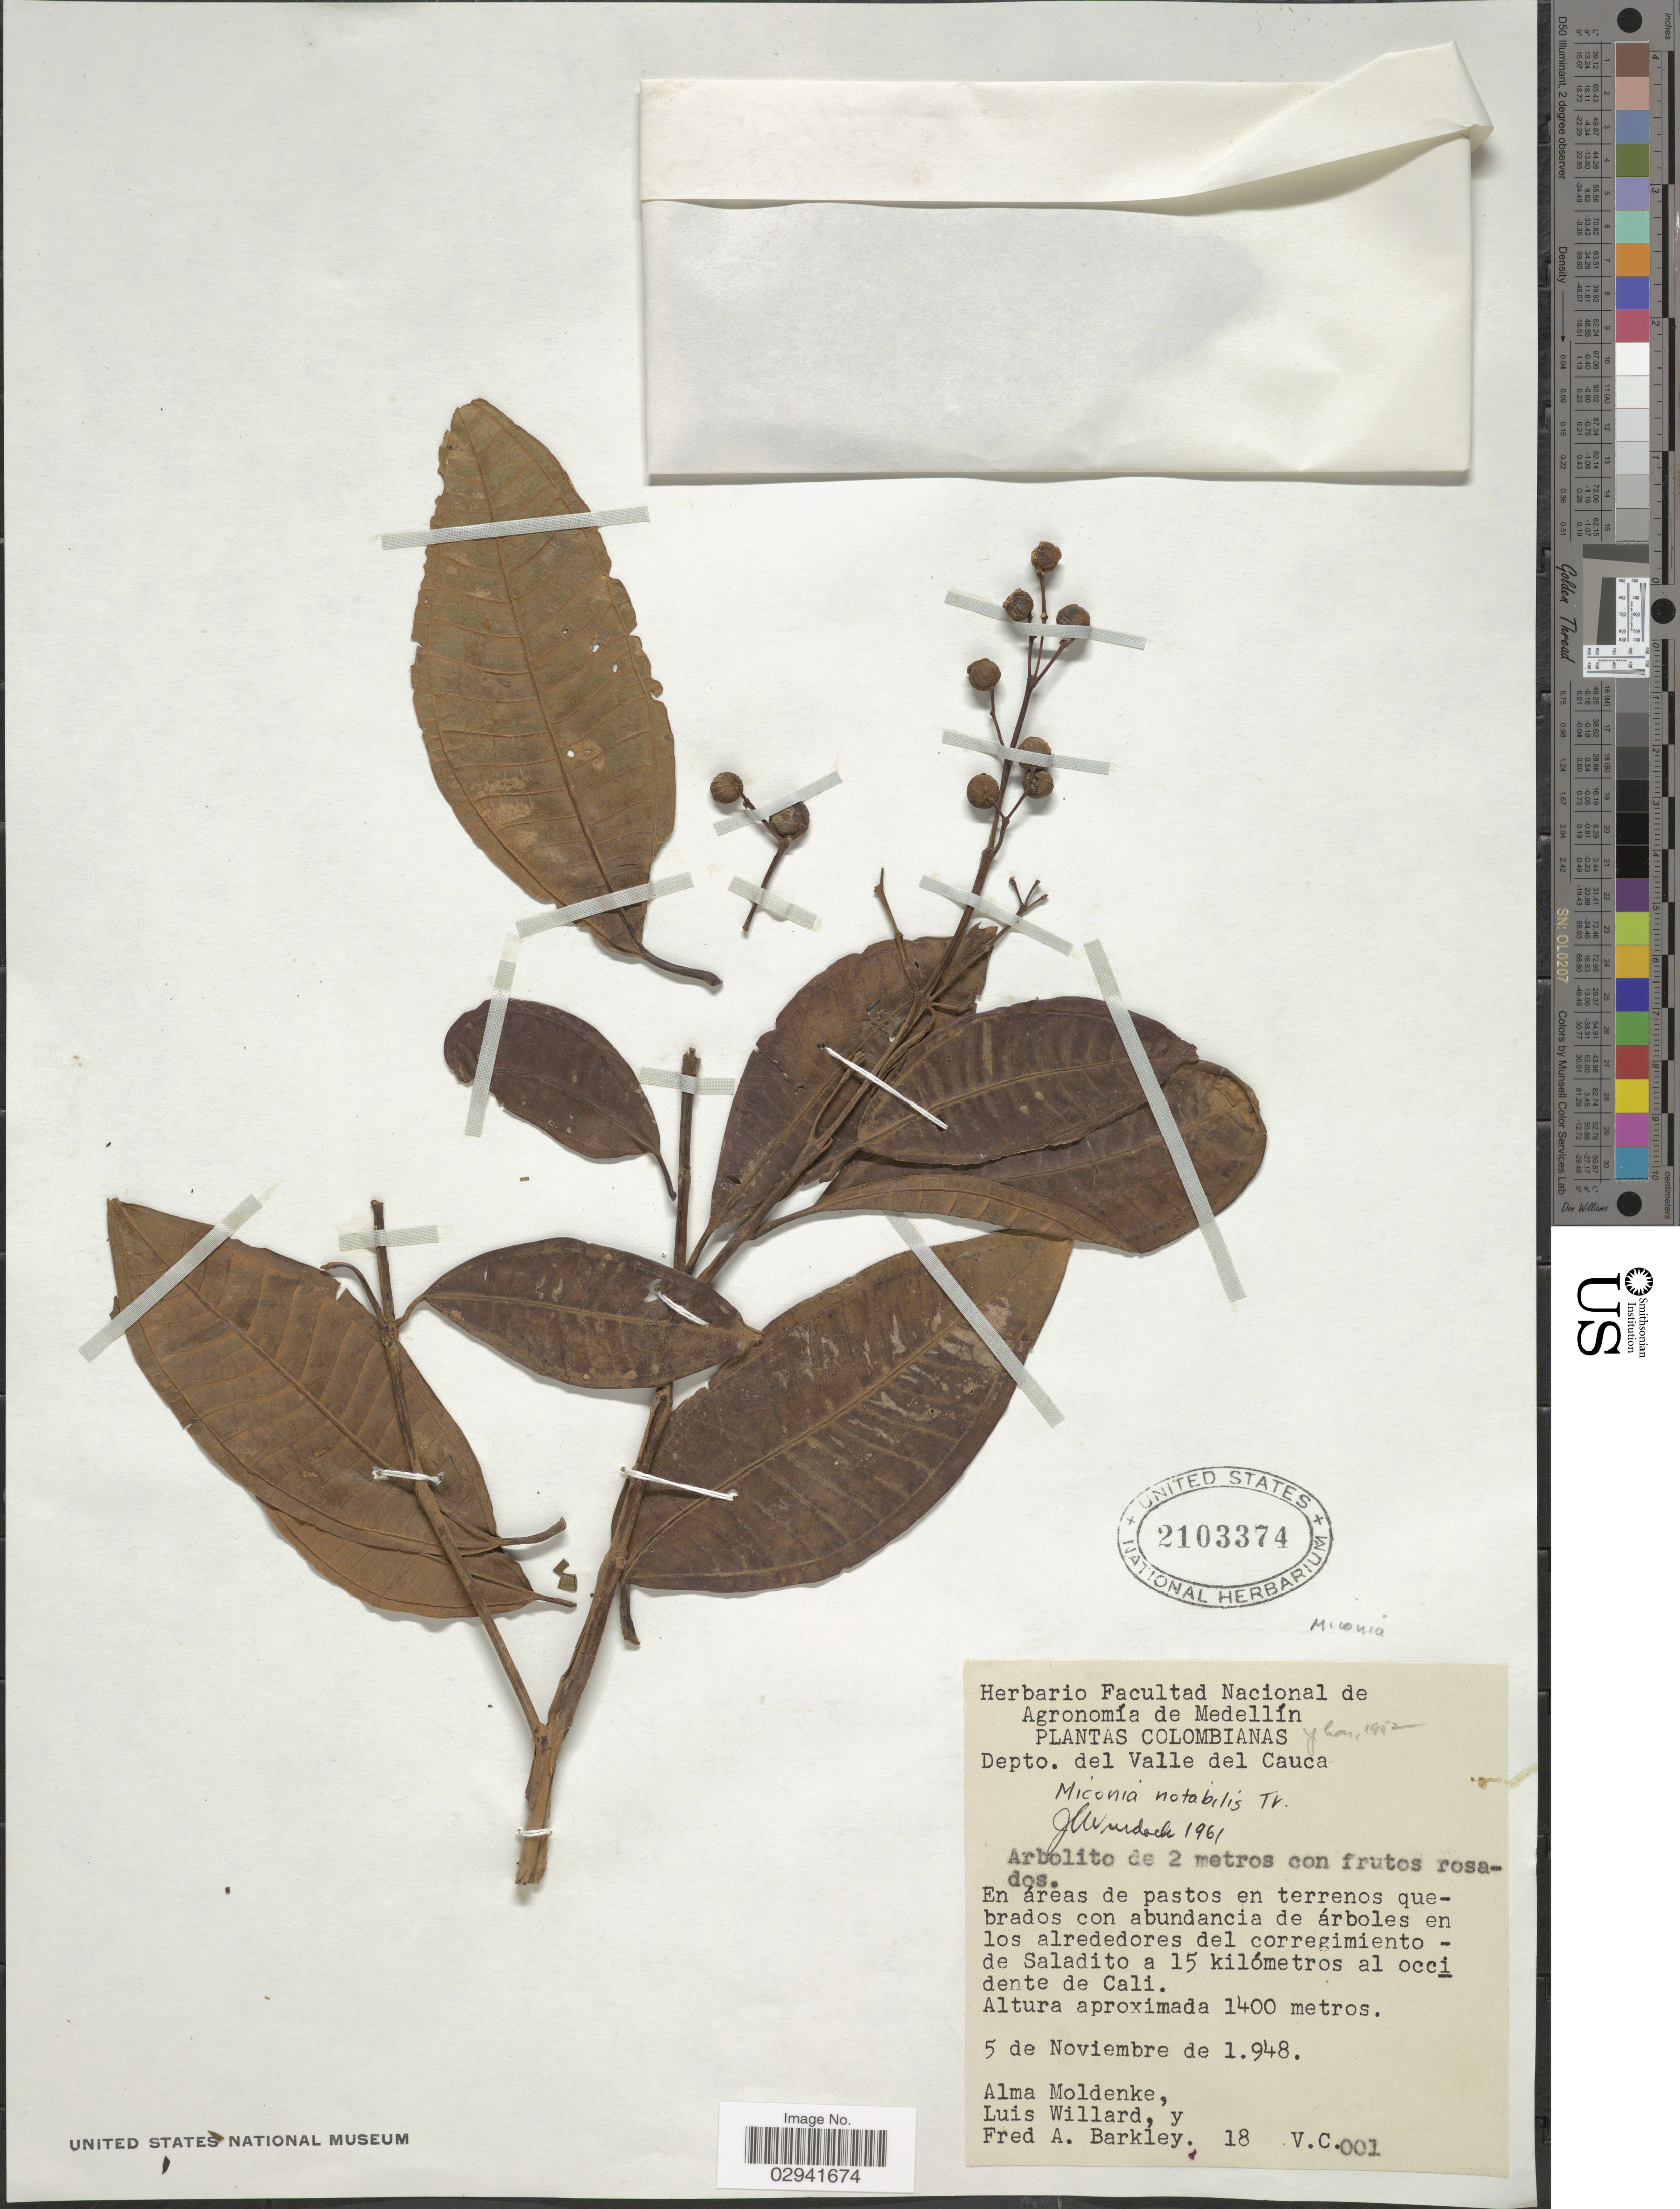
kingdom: Plantae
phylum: Tracheophyta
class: Magnoliopsida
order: Myrtales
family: Melastomataceae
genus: Miconia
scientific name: Miconia notabilis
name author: Triana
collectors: A. L. Moldenke, L. Willard & F. A. Barkley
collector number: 18VC001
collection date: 1948-11-05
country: Colombia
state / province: Valle del Cauca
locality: Depto. del Valle del Cauca. En áreas de pastos en terrenos quebrados con abundancia de árboles en los alrededores del corregimiento - de Saladito a 15 kilómetros al occidente de Cali.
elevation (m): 1400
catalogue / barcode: US 2103374